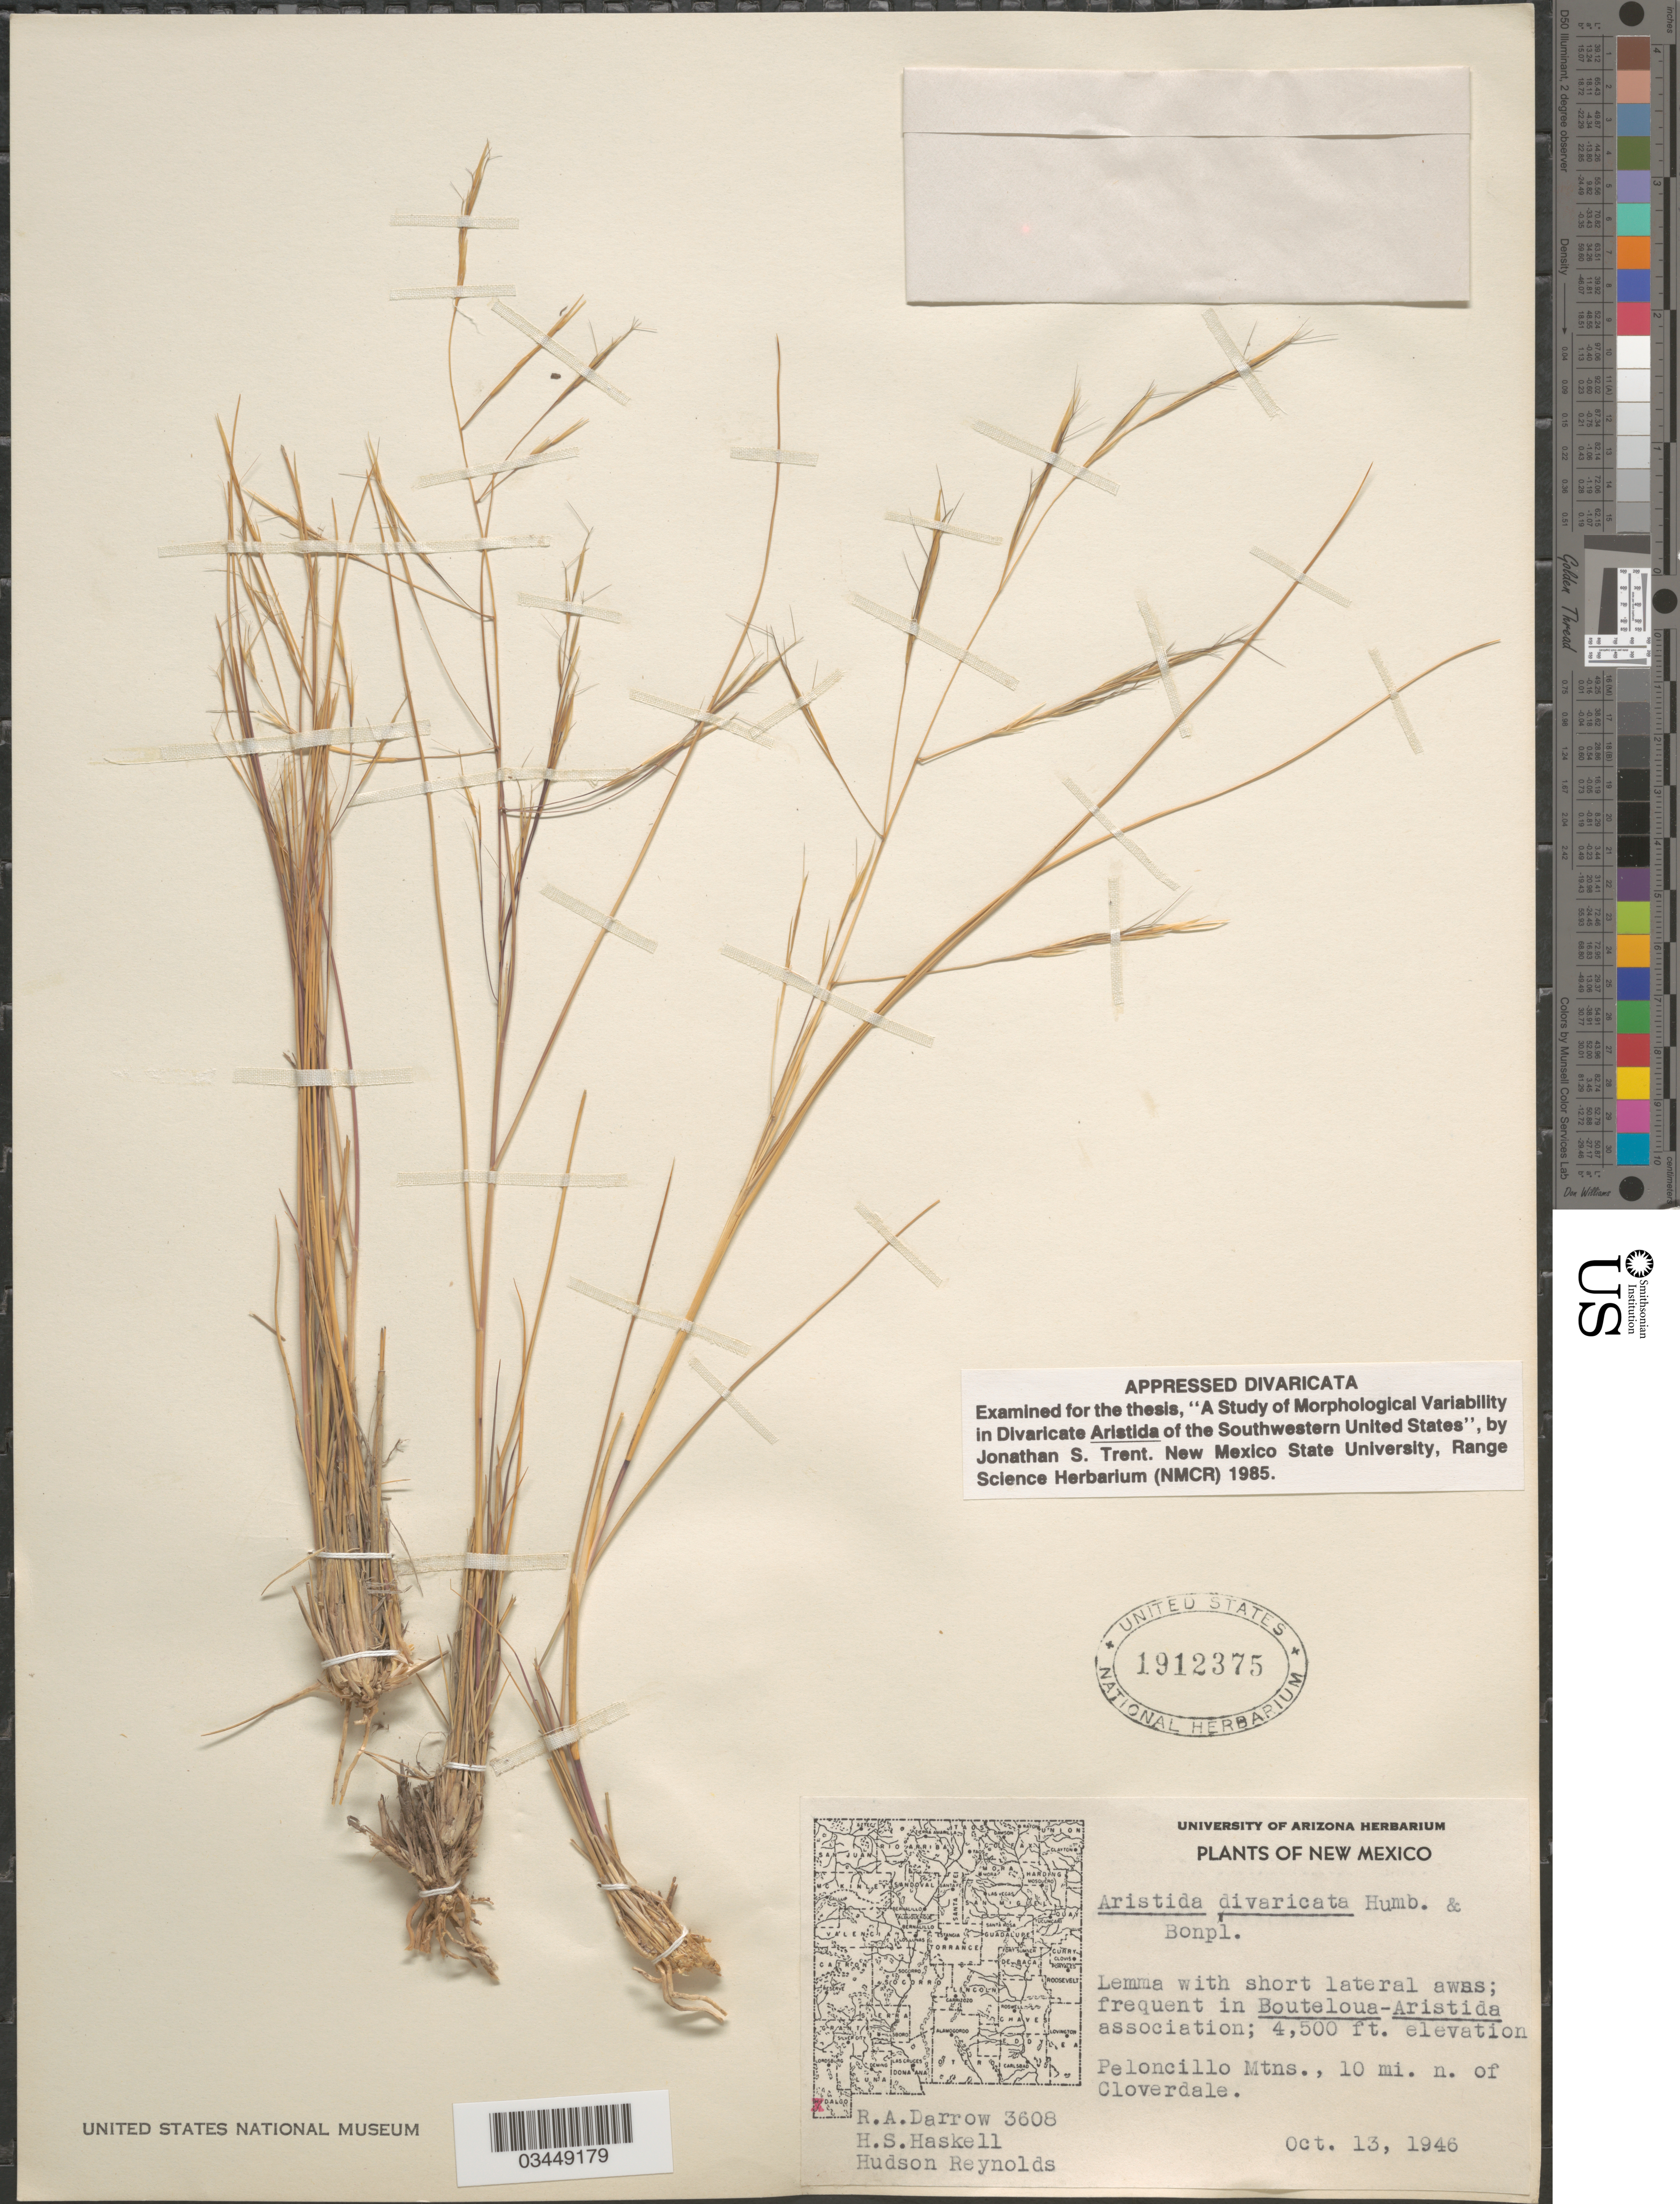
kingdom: Plantae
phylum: Tracheophyta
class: Liliopsida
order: Poales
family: Poaceae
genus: Aristida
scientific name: Aristida divaricata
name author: Humb. & Bonpl. ex Willd.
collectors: R. A. Darrow, H. Haskell & H. Reynolds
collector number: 3608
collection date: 1946-10-13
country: United States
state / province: New Mexico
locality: Peloncillo Mtns., 10 mi. n. of Cloverdale.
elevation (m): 1372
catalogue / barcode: US 1912375